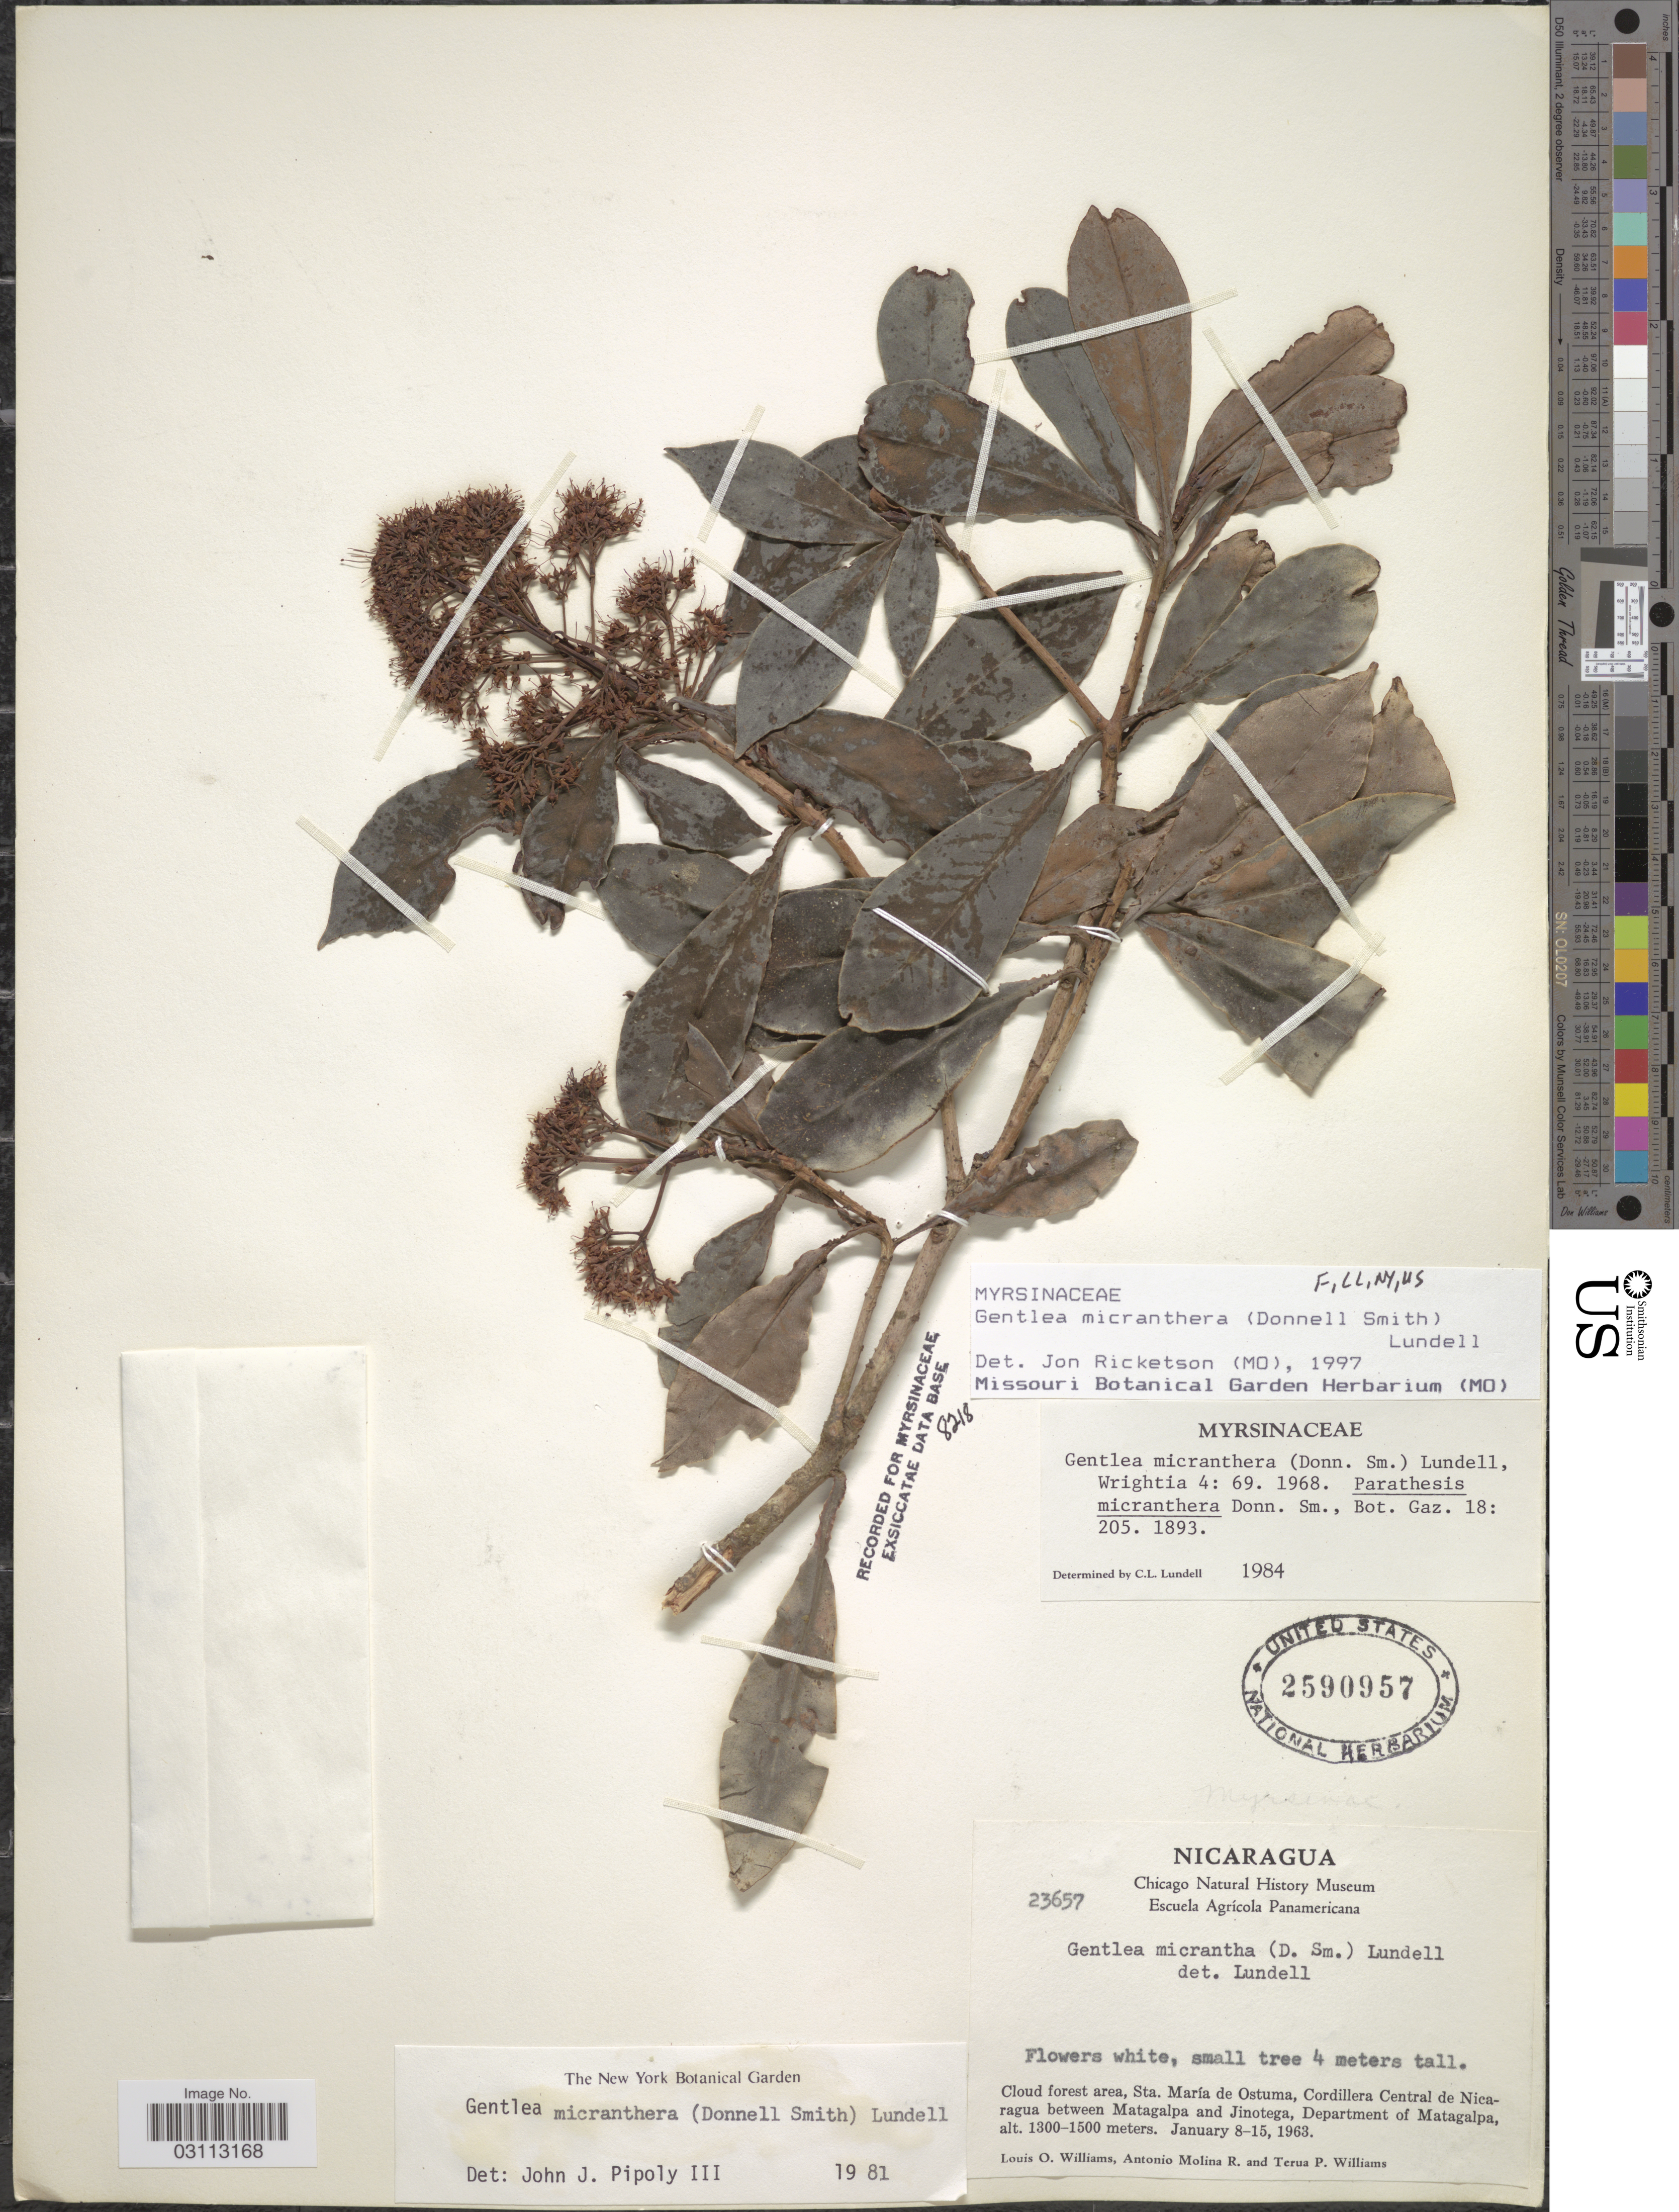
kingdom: Plantae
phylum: Tracheophyta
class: Magnoliopsida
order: Ericales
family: Primulaceae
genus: Gentlea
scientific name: Gentlea micranthera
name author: (Donn. Sm.) Lundell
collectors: L. O. Williams, A. Molina R. & T. Williams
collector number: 23657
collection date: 1963-01-08/1963-01-15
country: Nicaragua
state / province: Matagalpa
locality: Cloud forest area, Sta. María de Ostuma, Cordillera Central de Nicaragua between Matagalpa and Jinotega, Department of Matagalpa.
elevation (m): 1300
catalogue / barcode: US 2590957